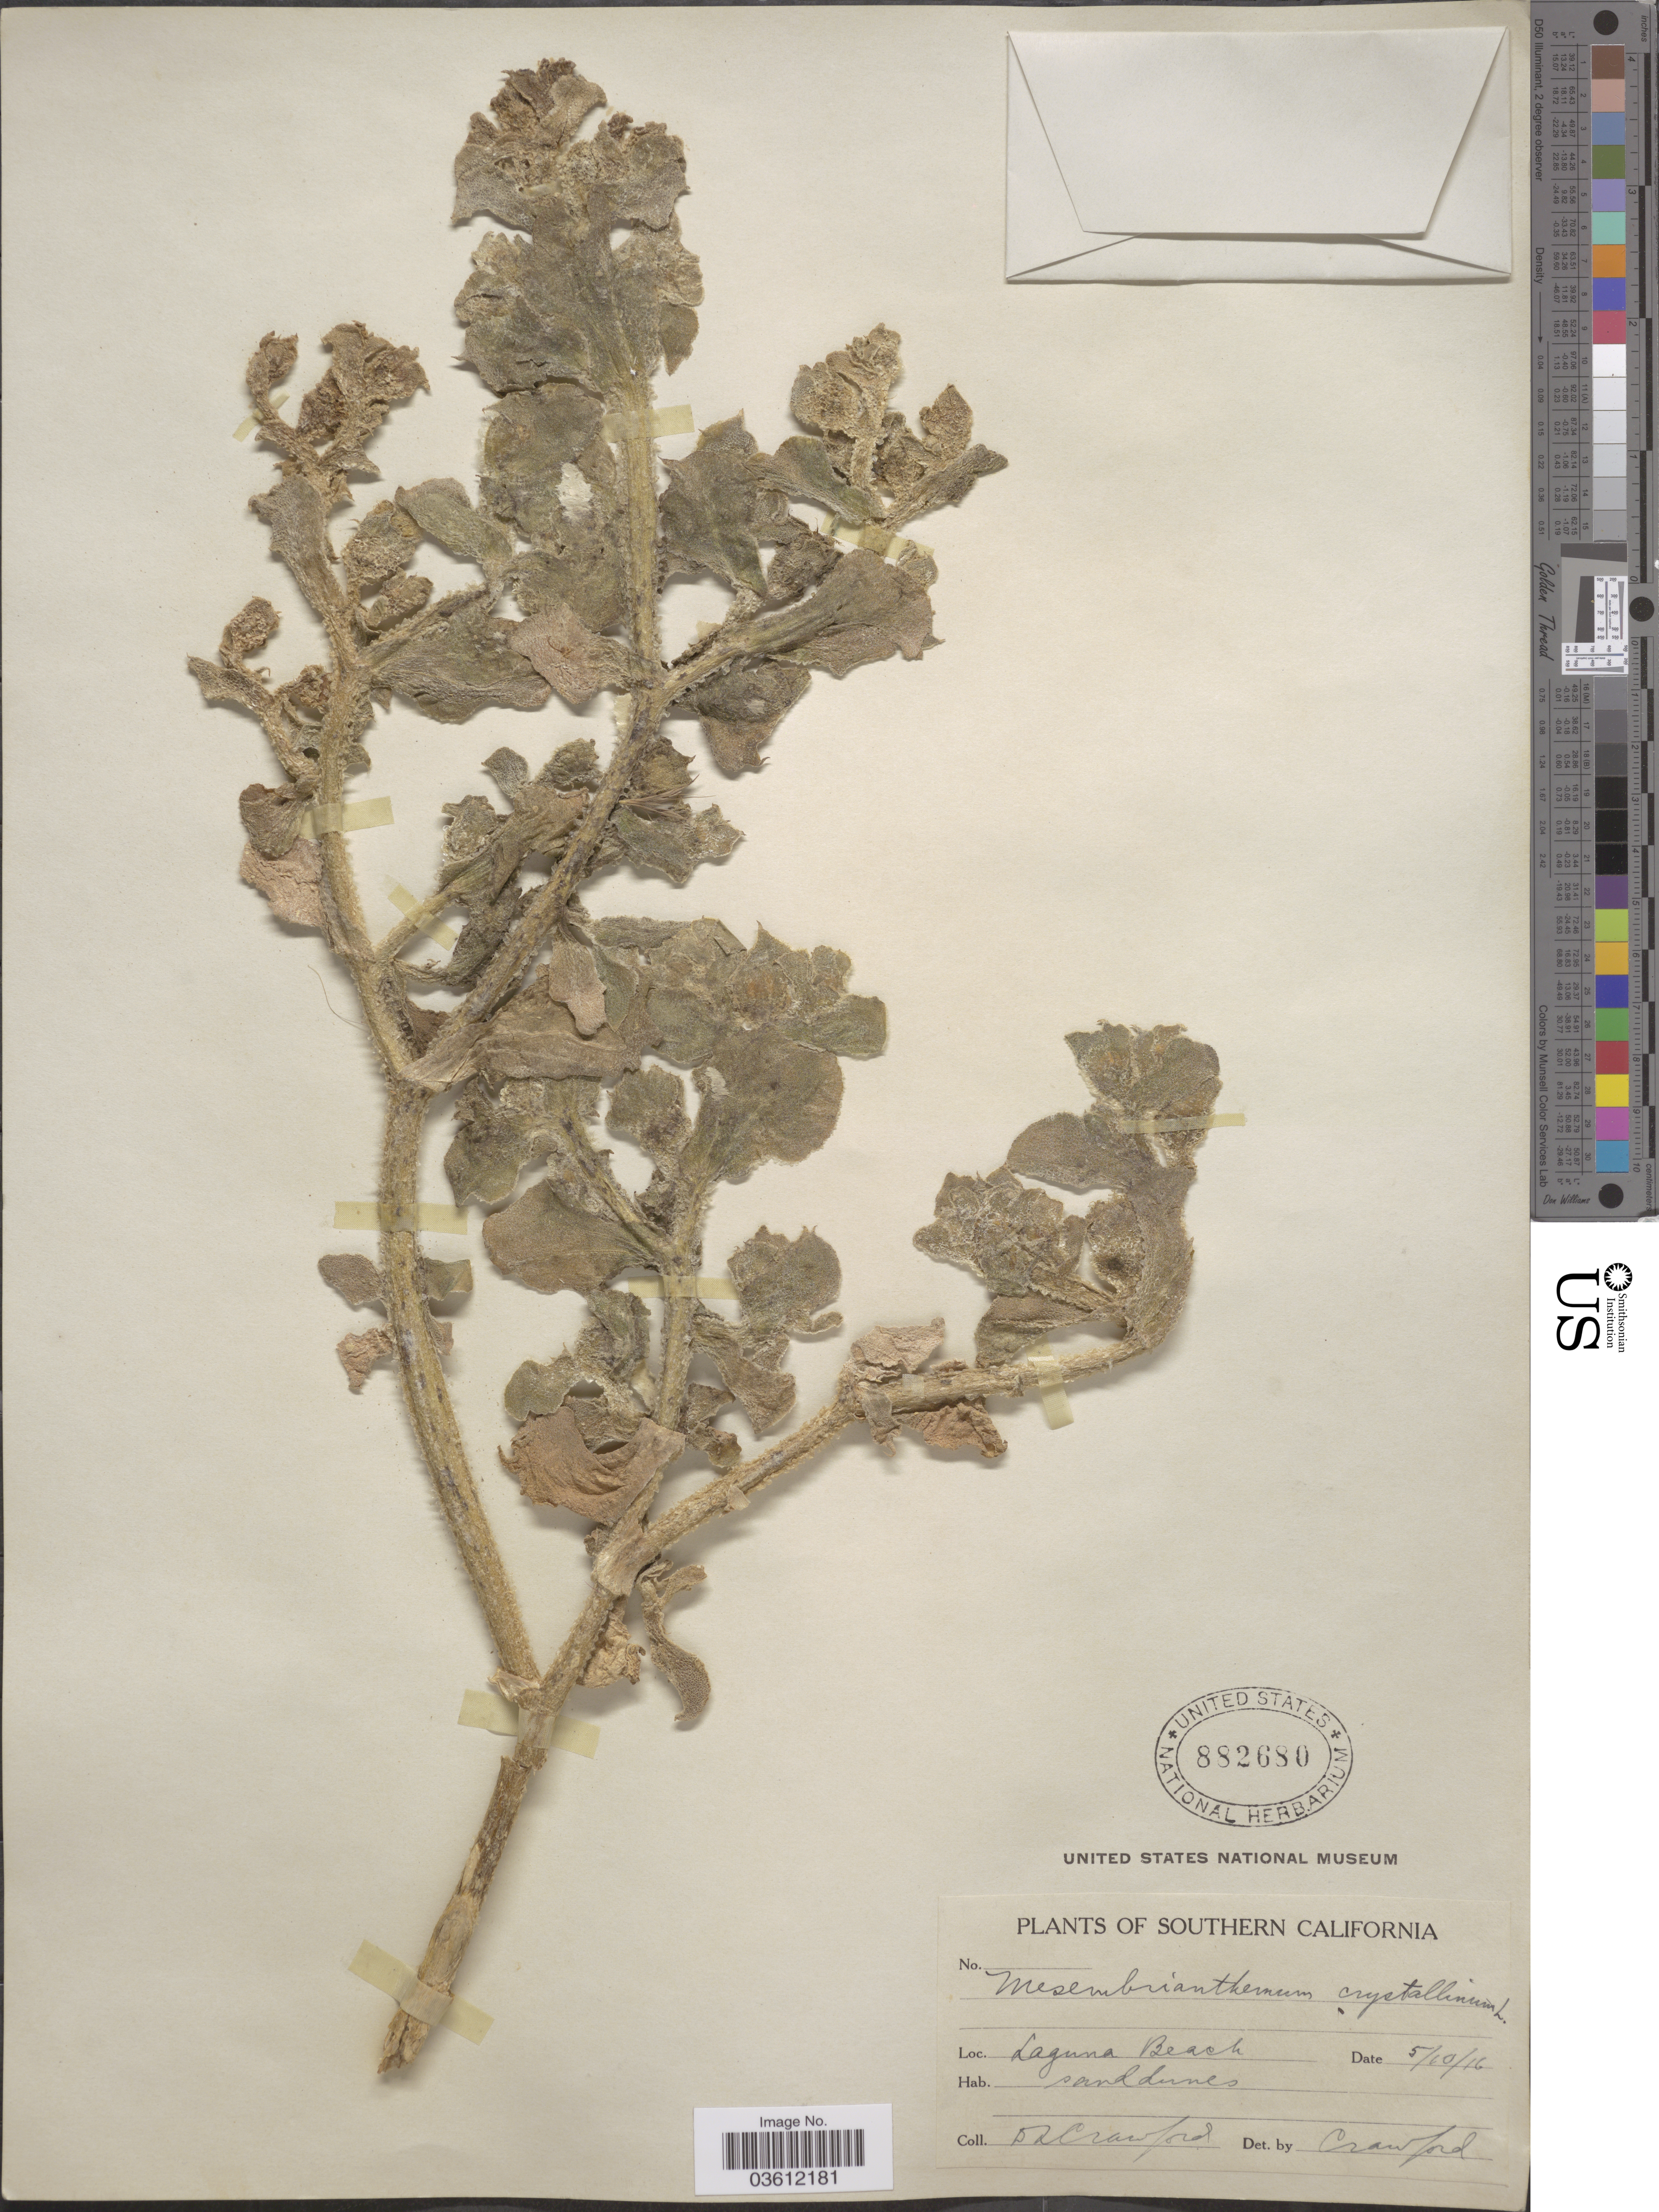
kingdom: Plantae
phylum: Tracheophyta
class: Magnoliopsida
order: Caryophyllales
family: Aizoaceae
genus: Mesembryanthemum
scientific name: Mesembryanthemum crystallinum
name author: L.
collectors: D. L. Crawford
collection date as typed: Transcribed d/m/y: 10/5/16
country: United States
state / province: California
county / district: Orange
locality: Southern California. Laguna Beach.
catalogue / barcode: US 882680